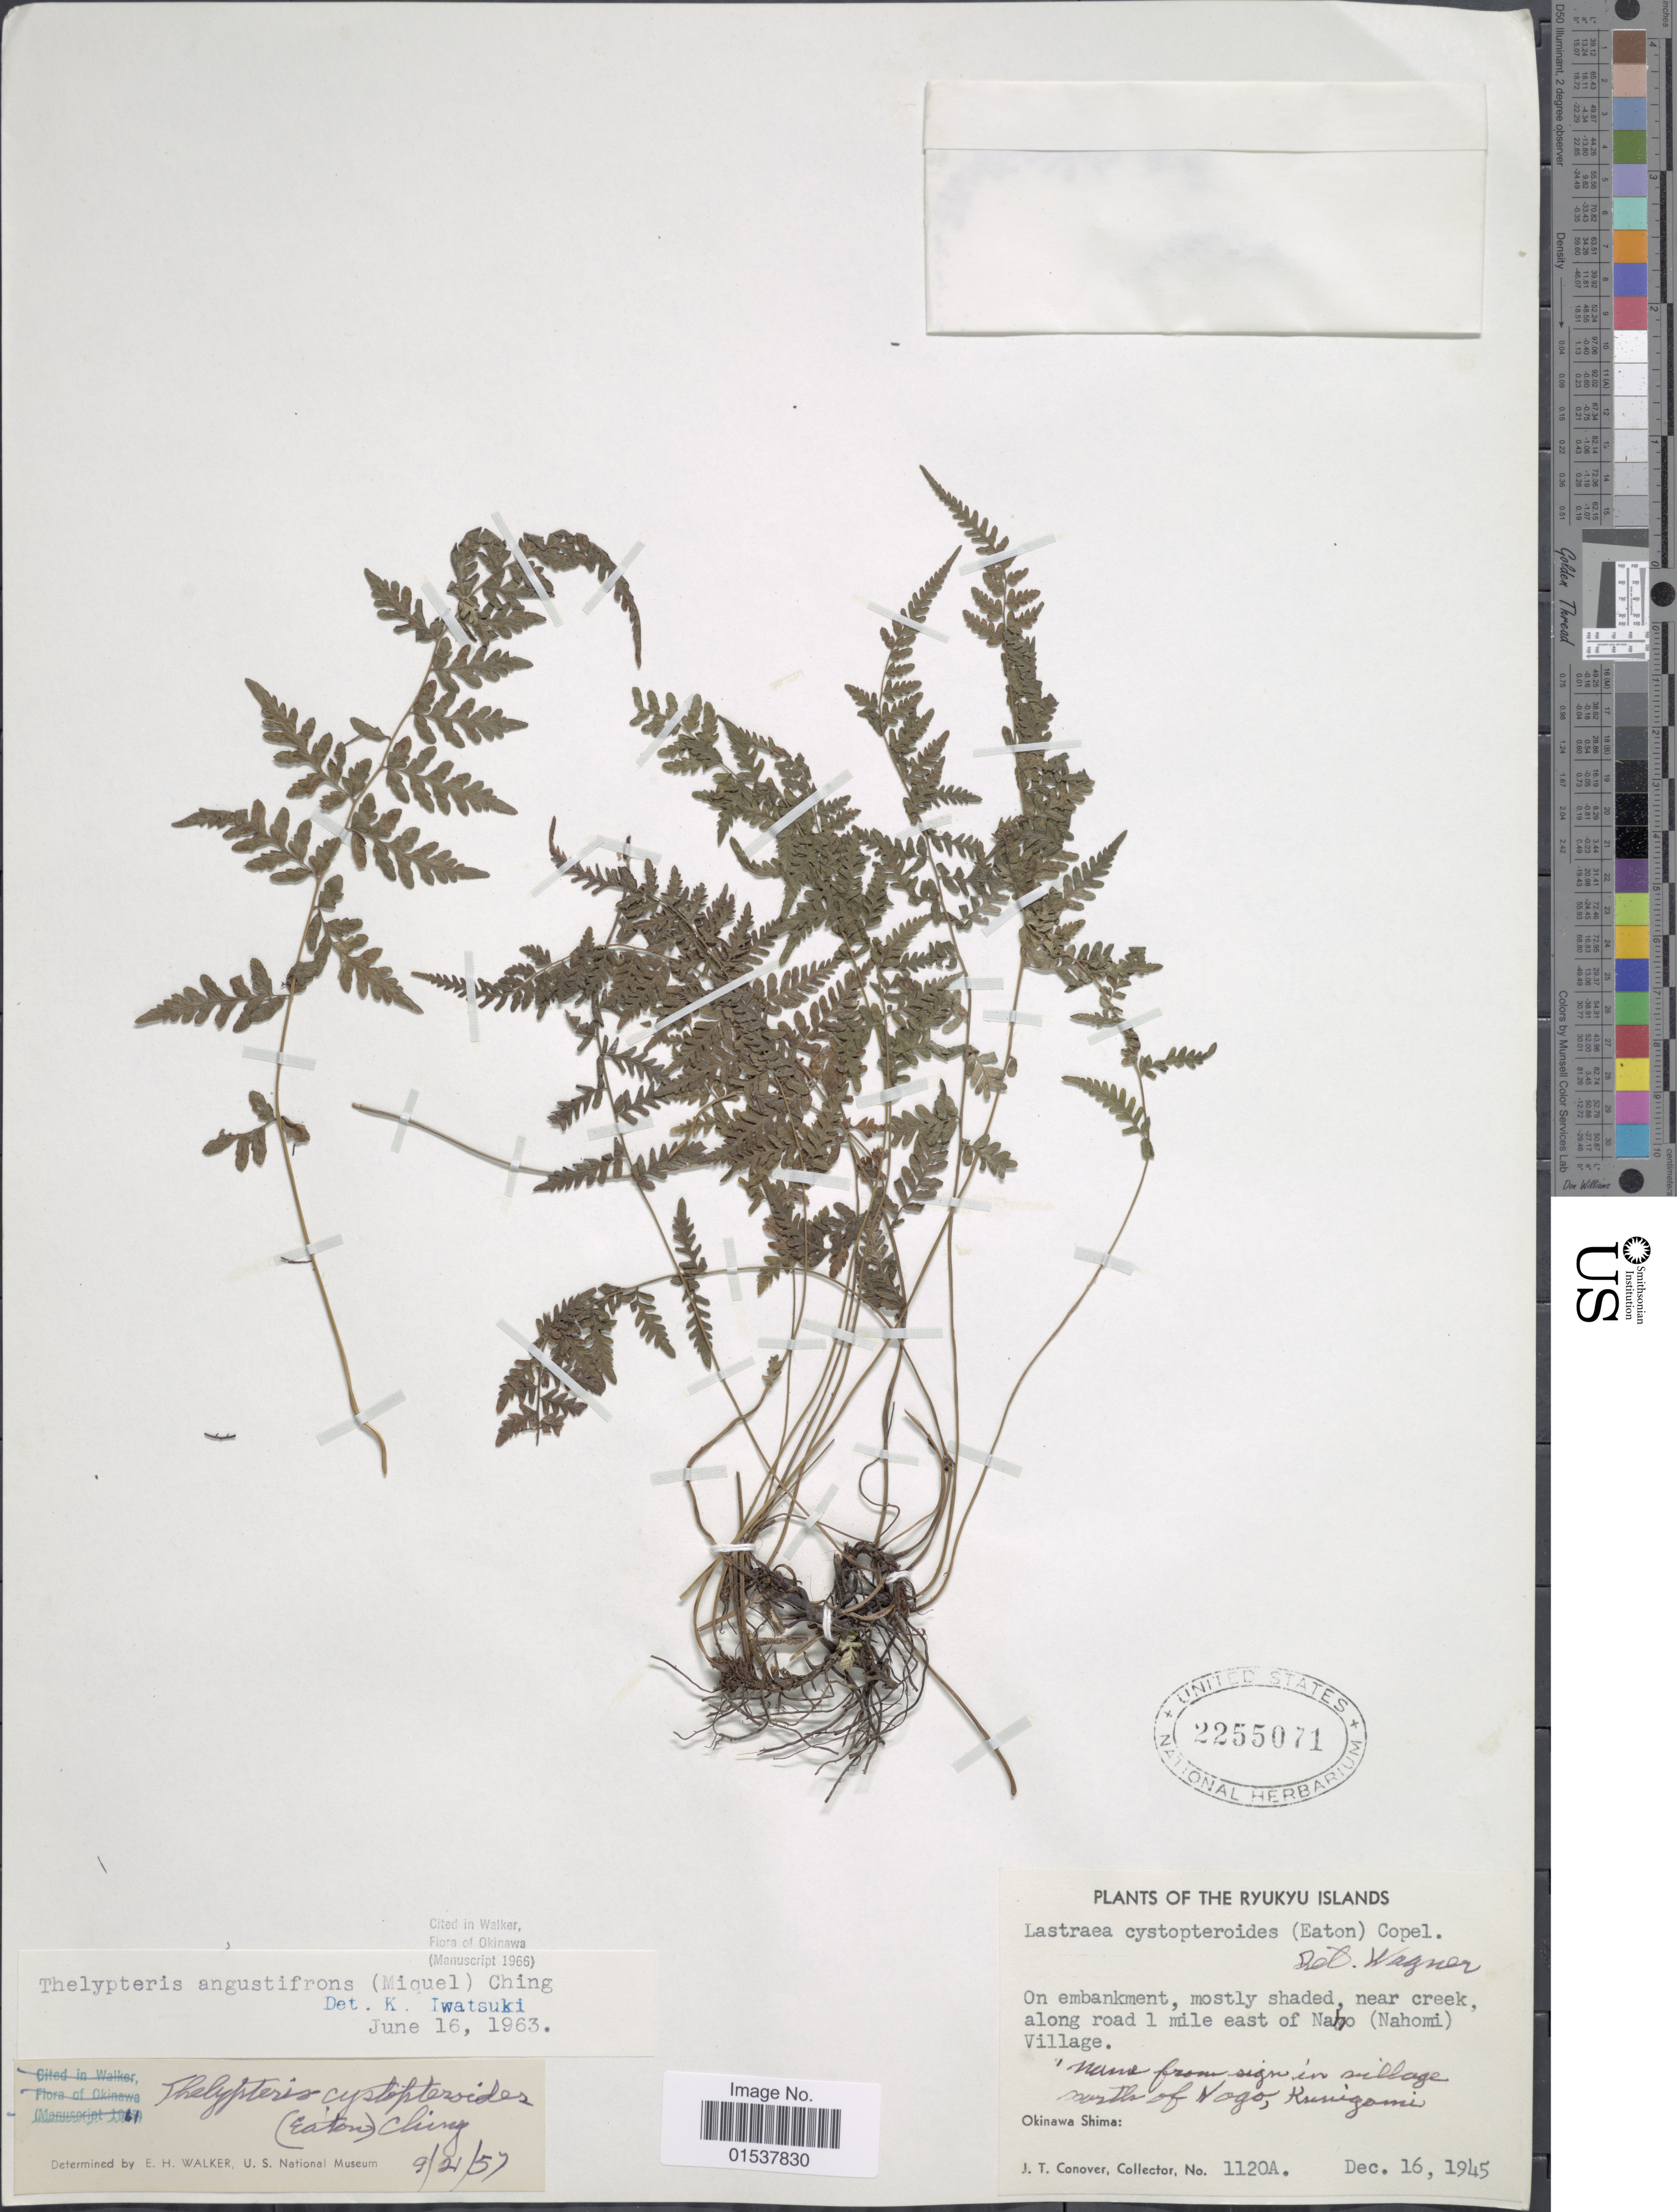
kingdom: Plantae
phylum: Tracheophyta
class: Polypodiopsida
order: Polypodiales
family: Thelypteridaceae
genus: Parathelypteris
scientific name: Parathelypteris angustifrons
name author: (Miq.) Ching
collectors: J. T. Conover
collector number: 1120A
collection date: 1945-12-16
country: Japan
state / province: Okinawa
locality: Ryukyu Islands, near creek, along road 1 mile east of Naho (Nahomi) Village.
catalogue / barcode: US 2255071